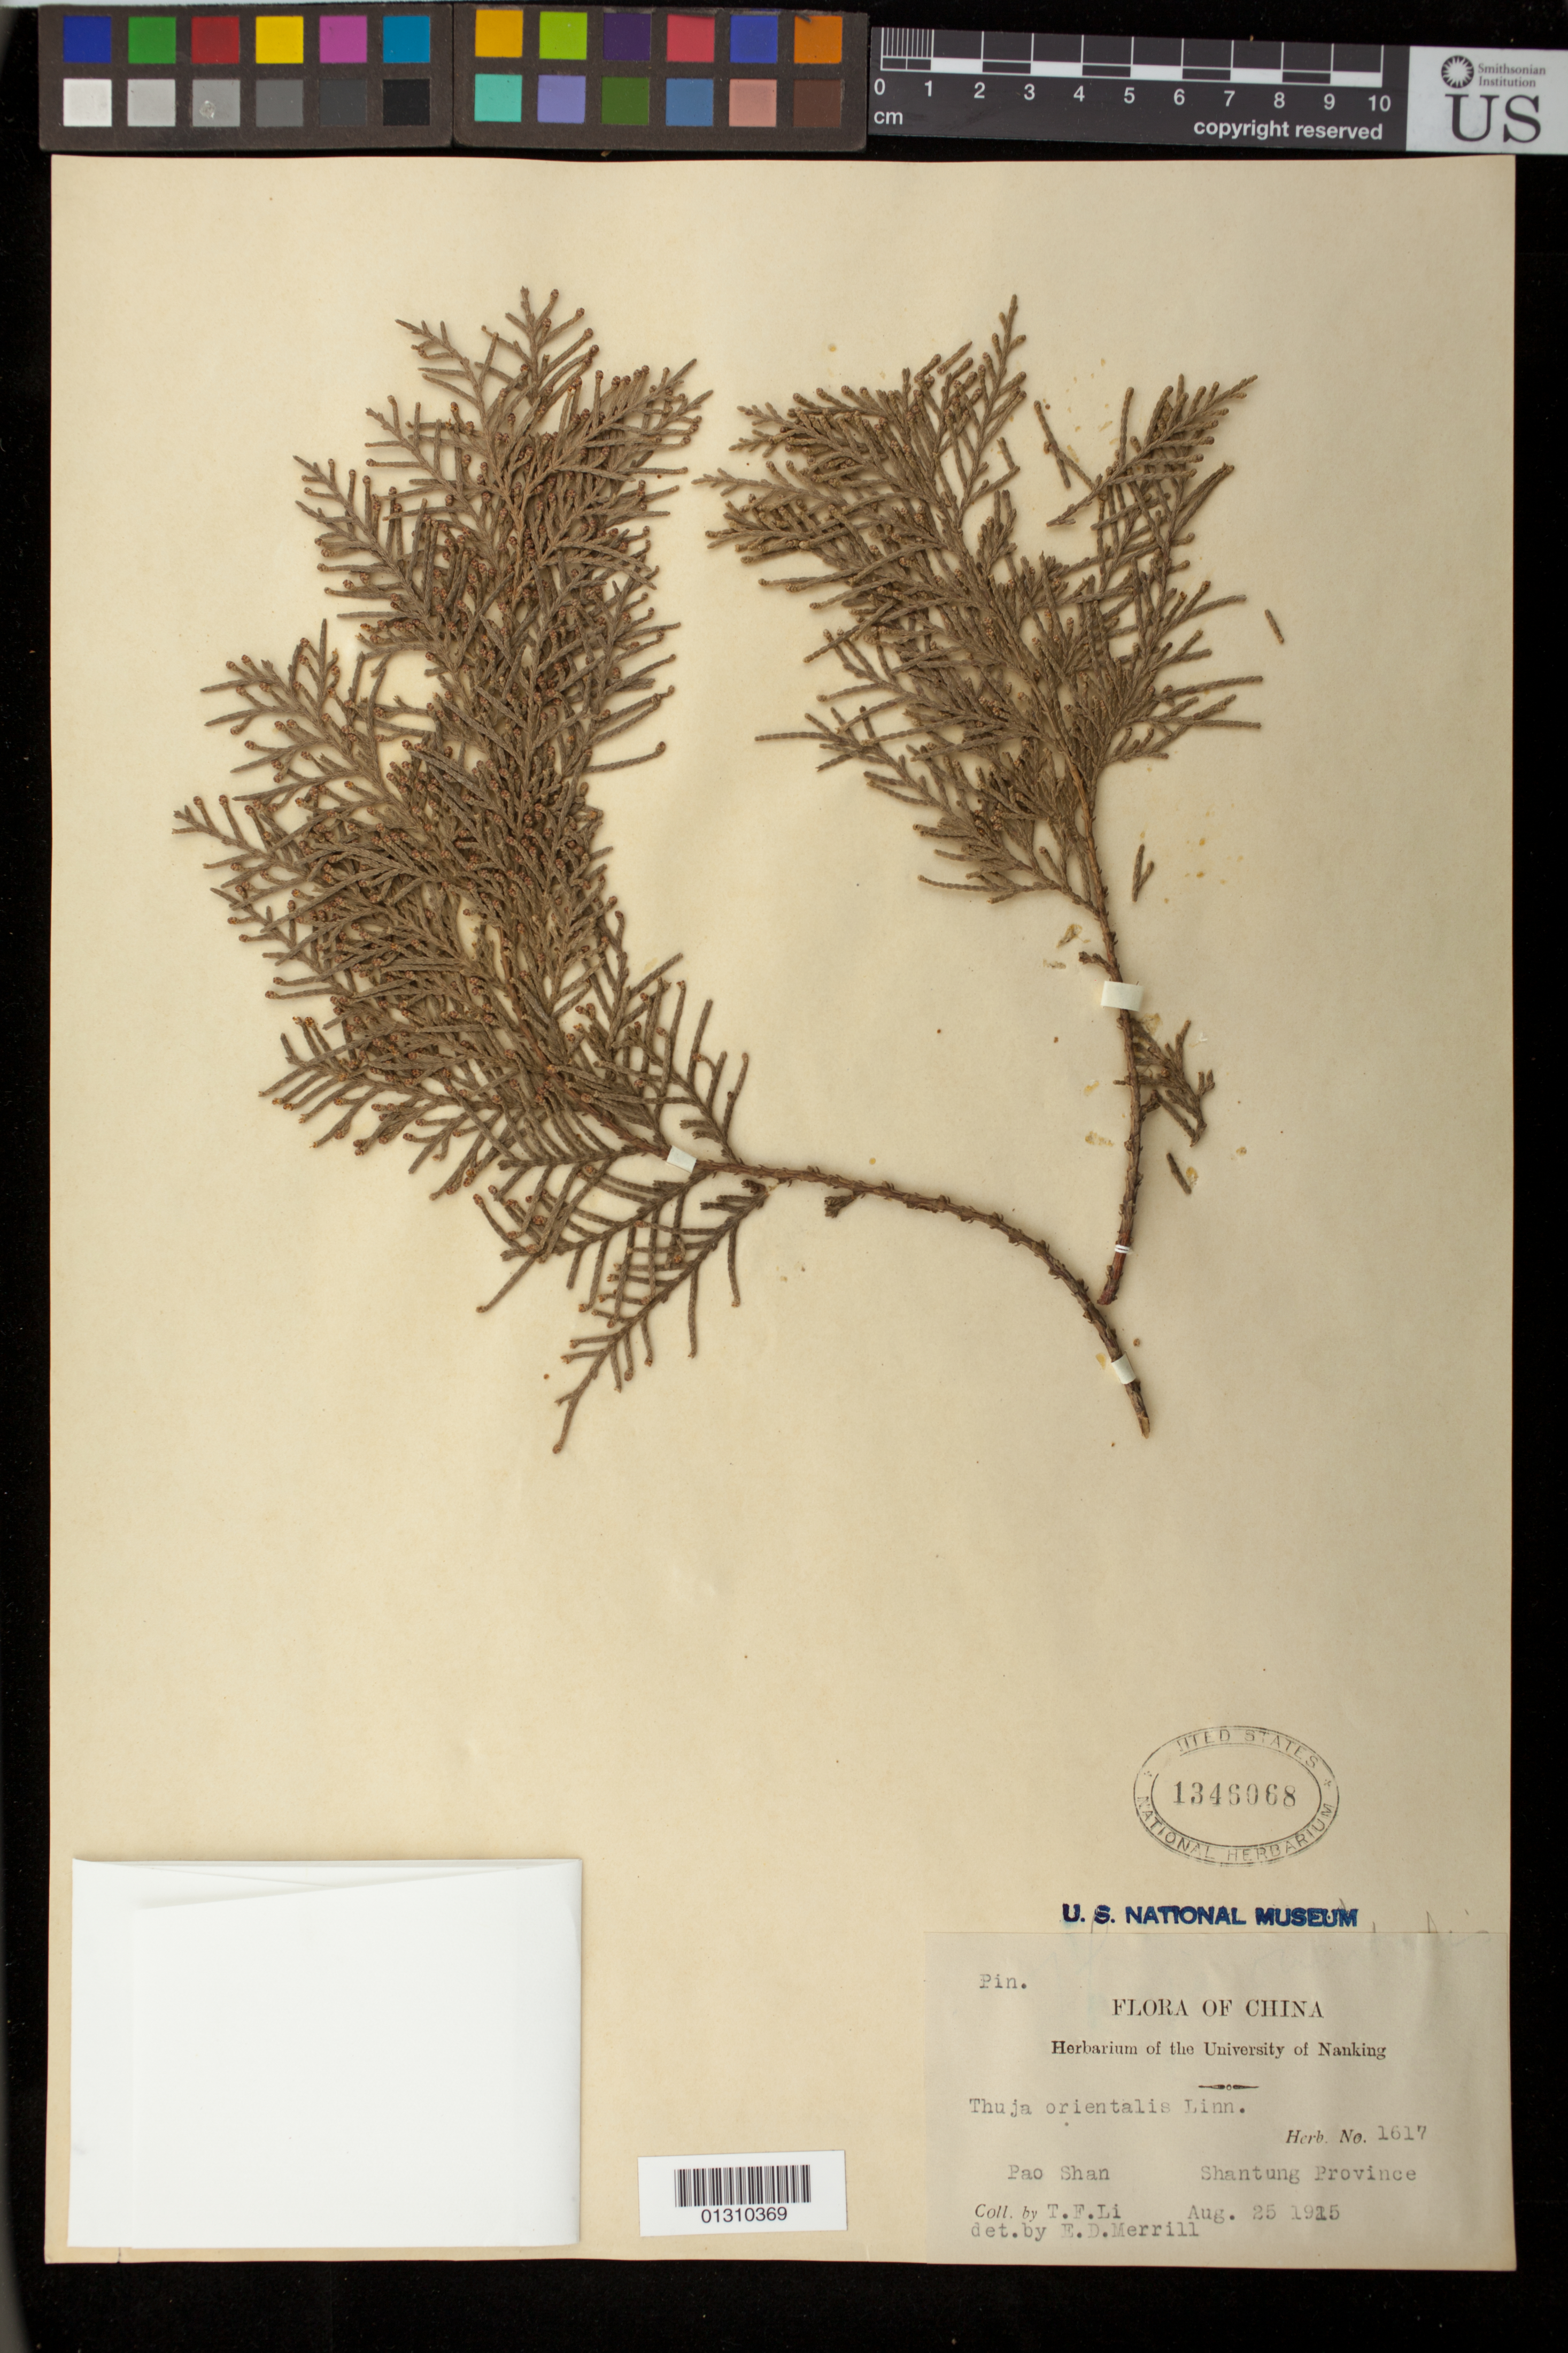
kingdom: Plantae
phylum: Tracheophyta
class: Pinopsida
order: Pinales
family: Cupressaceae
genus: Thuja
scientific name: Thuja orientalis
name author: L.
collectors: T. Li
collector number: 1617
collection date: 1915-08-25 or 1925-08-25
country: China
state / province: Shandong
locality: Pao Shan, Shantung Province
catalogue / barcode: US 1348068